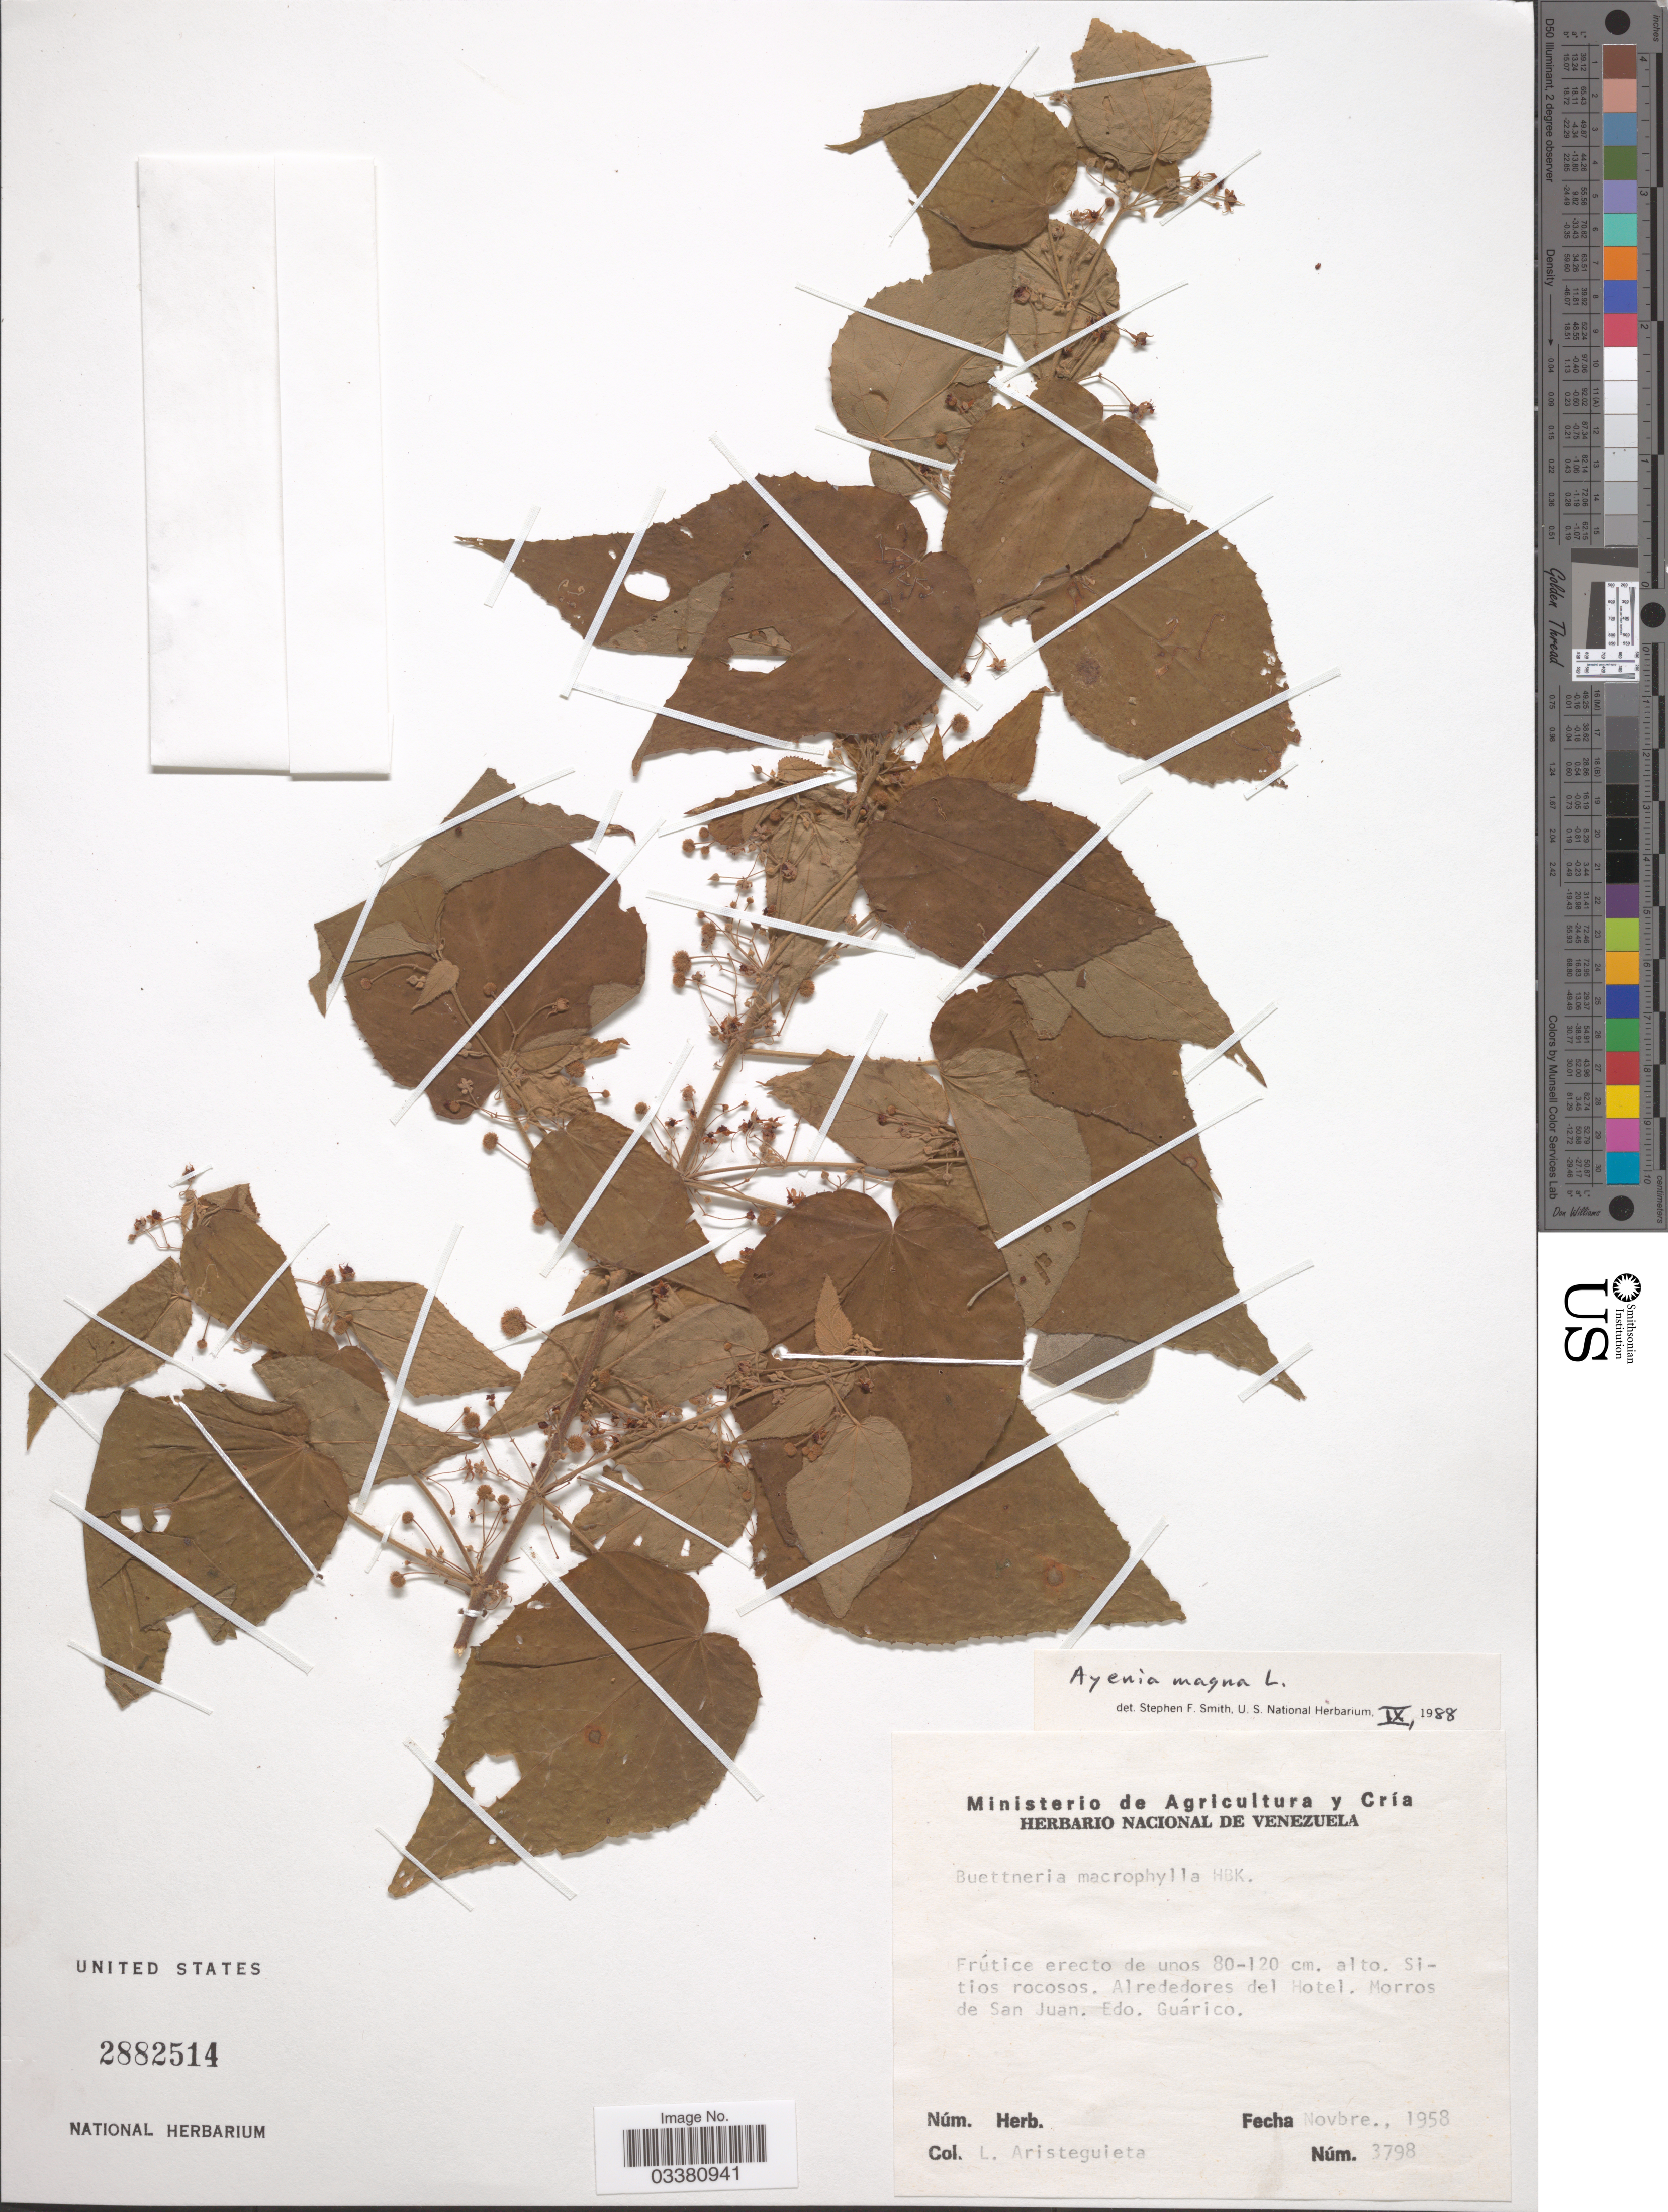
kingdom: Plantae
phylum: Tracheophyta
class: Magnoliopsida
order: Malvales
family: Malvaceae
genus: Ayenia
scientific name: Ayenia magna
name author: L.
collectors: L. Aristeguieta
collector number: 3798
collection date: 1958-11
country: Venezuela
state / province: Guárico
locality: Alrededores del Hotel. Morros de San Juan.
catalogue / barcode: US 2882514